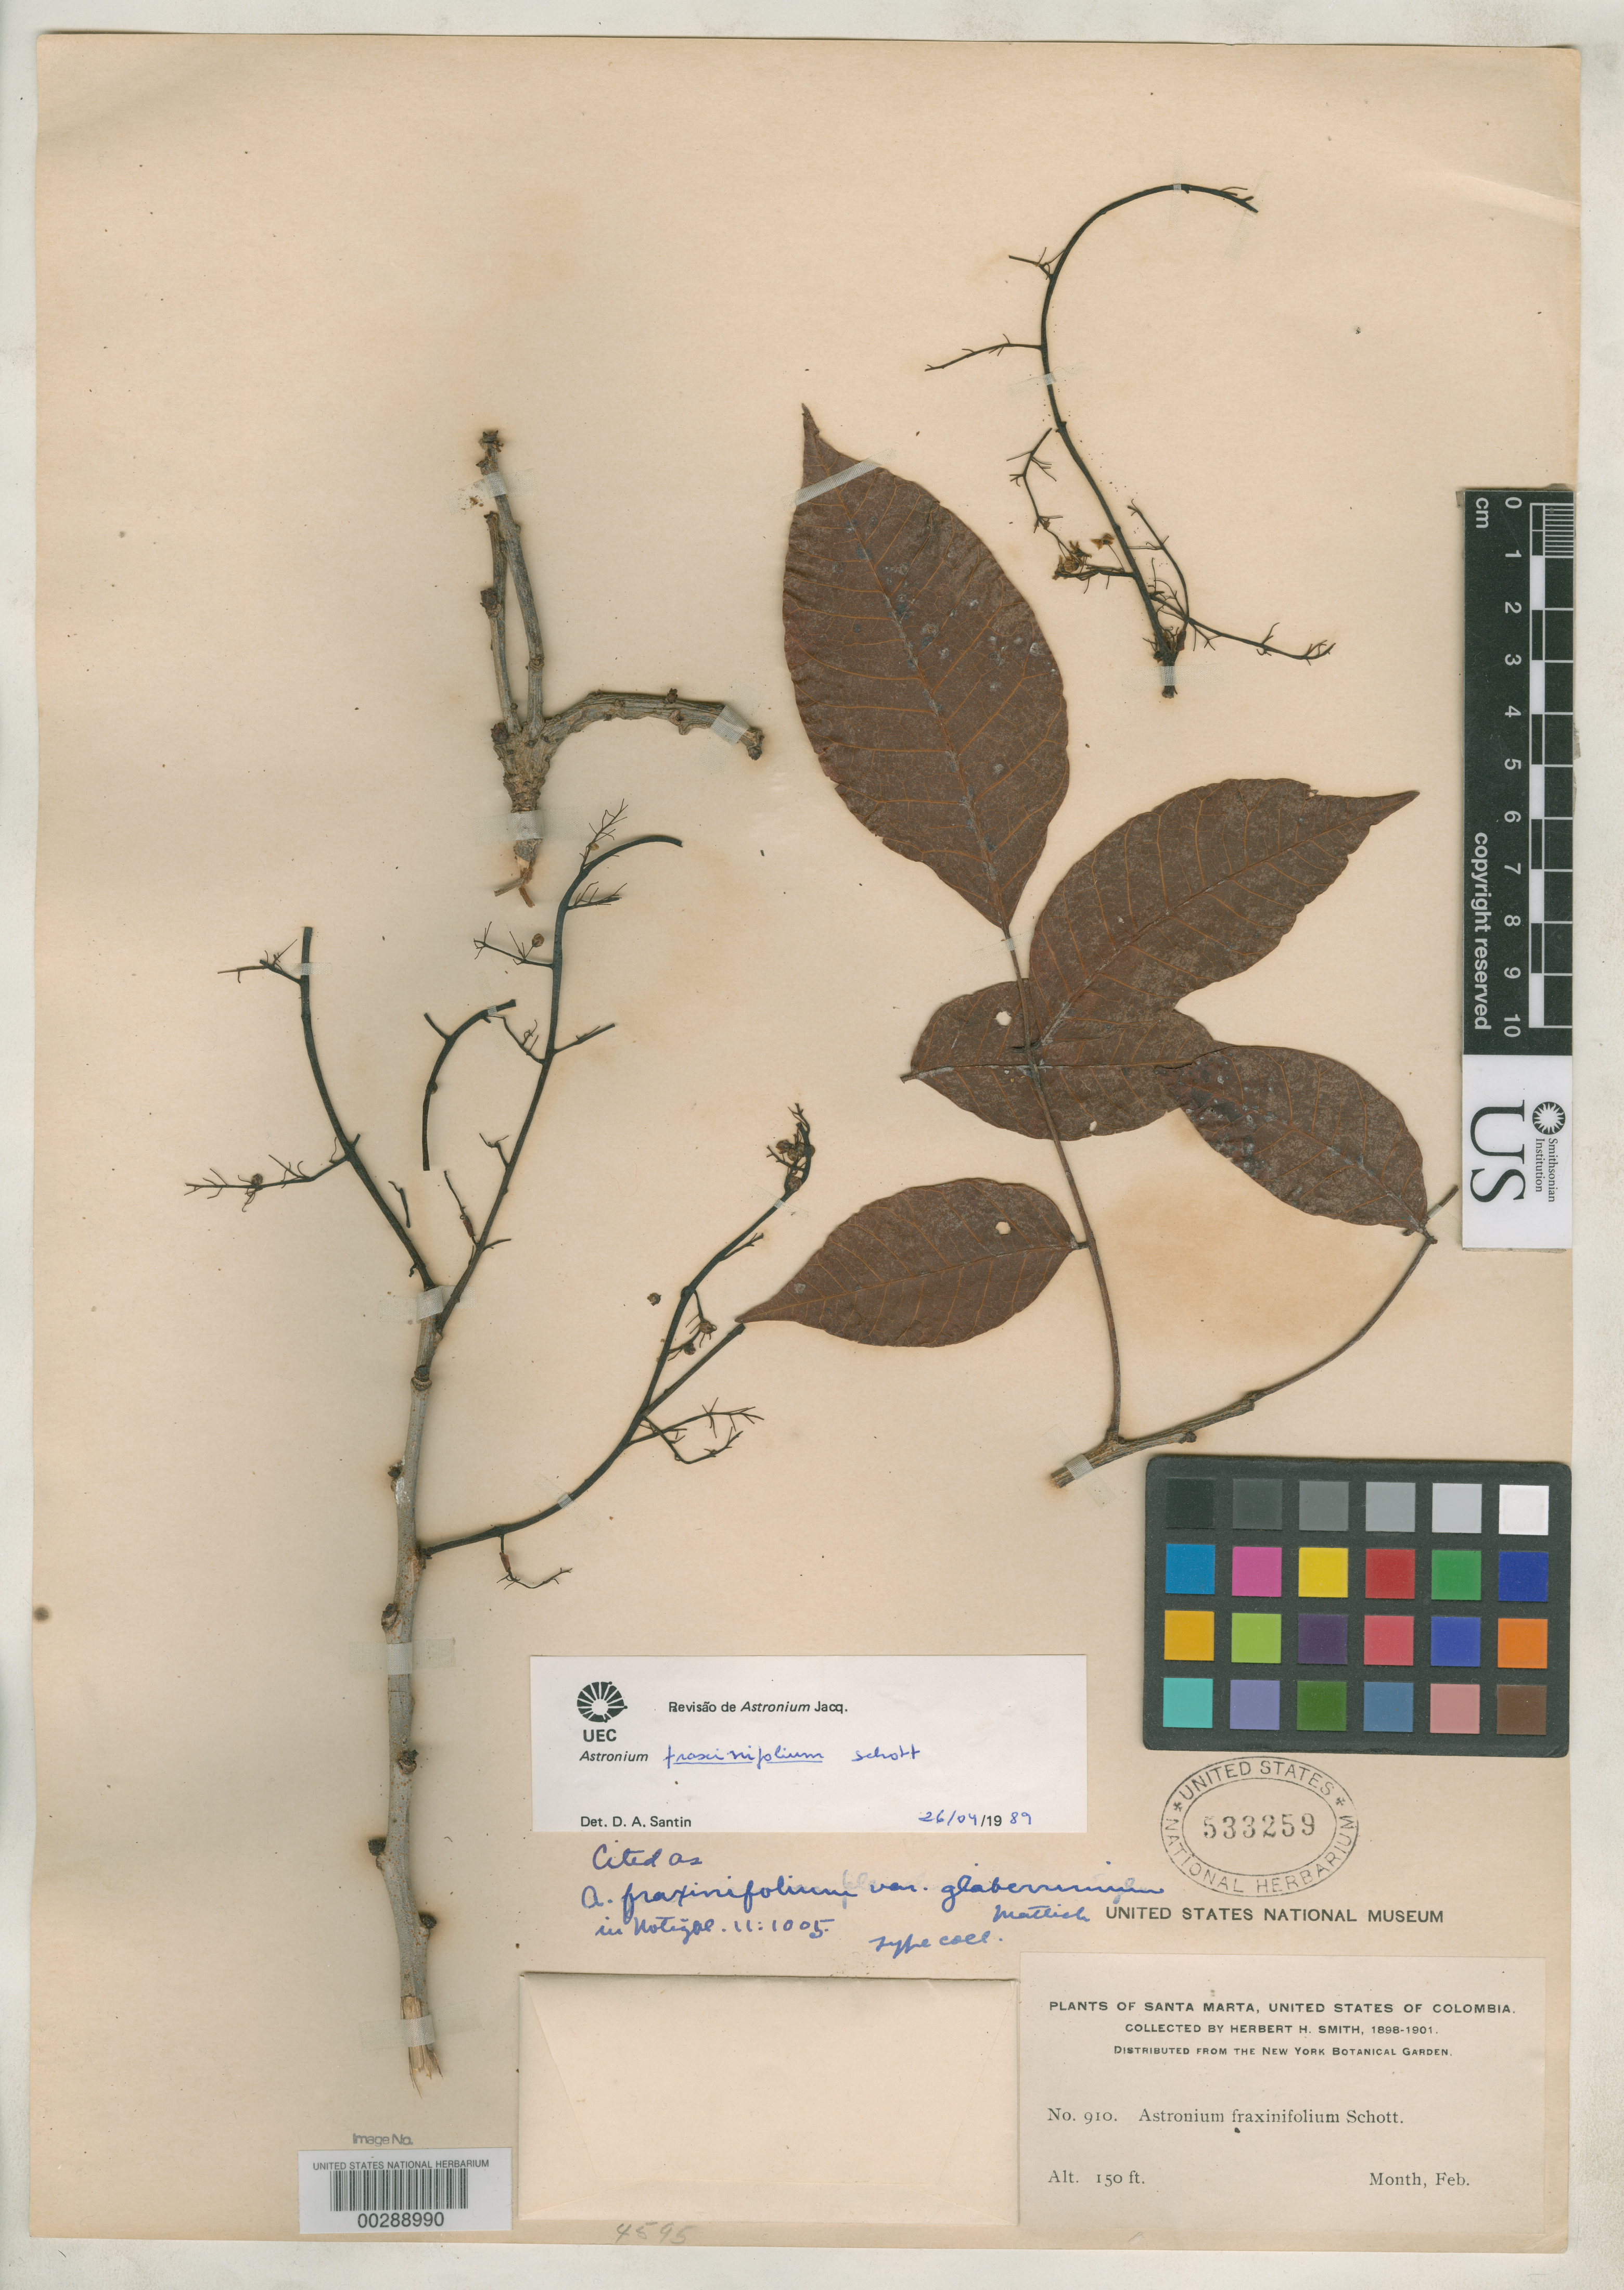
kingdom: Plantae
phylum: Tracheophyta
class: Magnoliopsida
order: Sapindales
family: Anacardiaceae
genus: Astronium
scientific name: Astronium fraxinifolium f. glaberrimum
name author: Mattick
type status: Isotype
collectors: Herbert H. Smith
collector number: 910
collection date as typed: Feb 1898 to -- Feb 1901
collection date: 1898-02/1901-02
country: Colombia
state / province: Magdalena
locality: Santa Marta.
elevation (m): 46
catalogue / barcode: US 533259